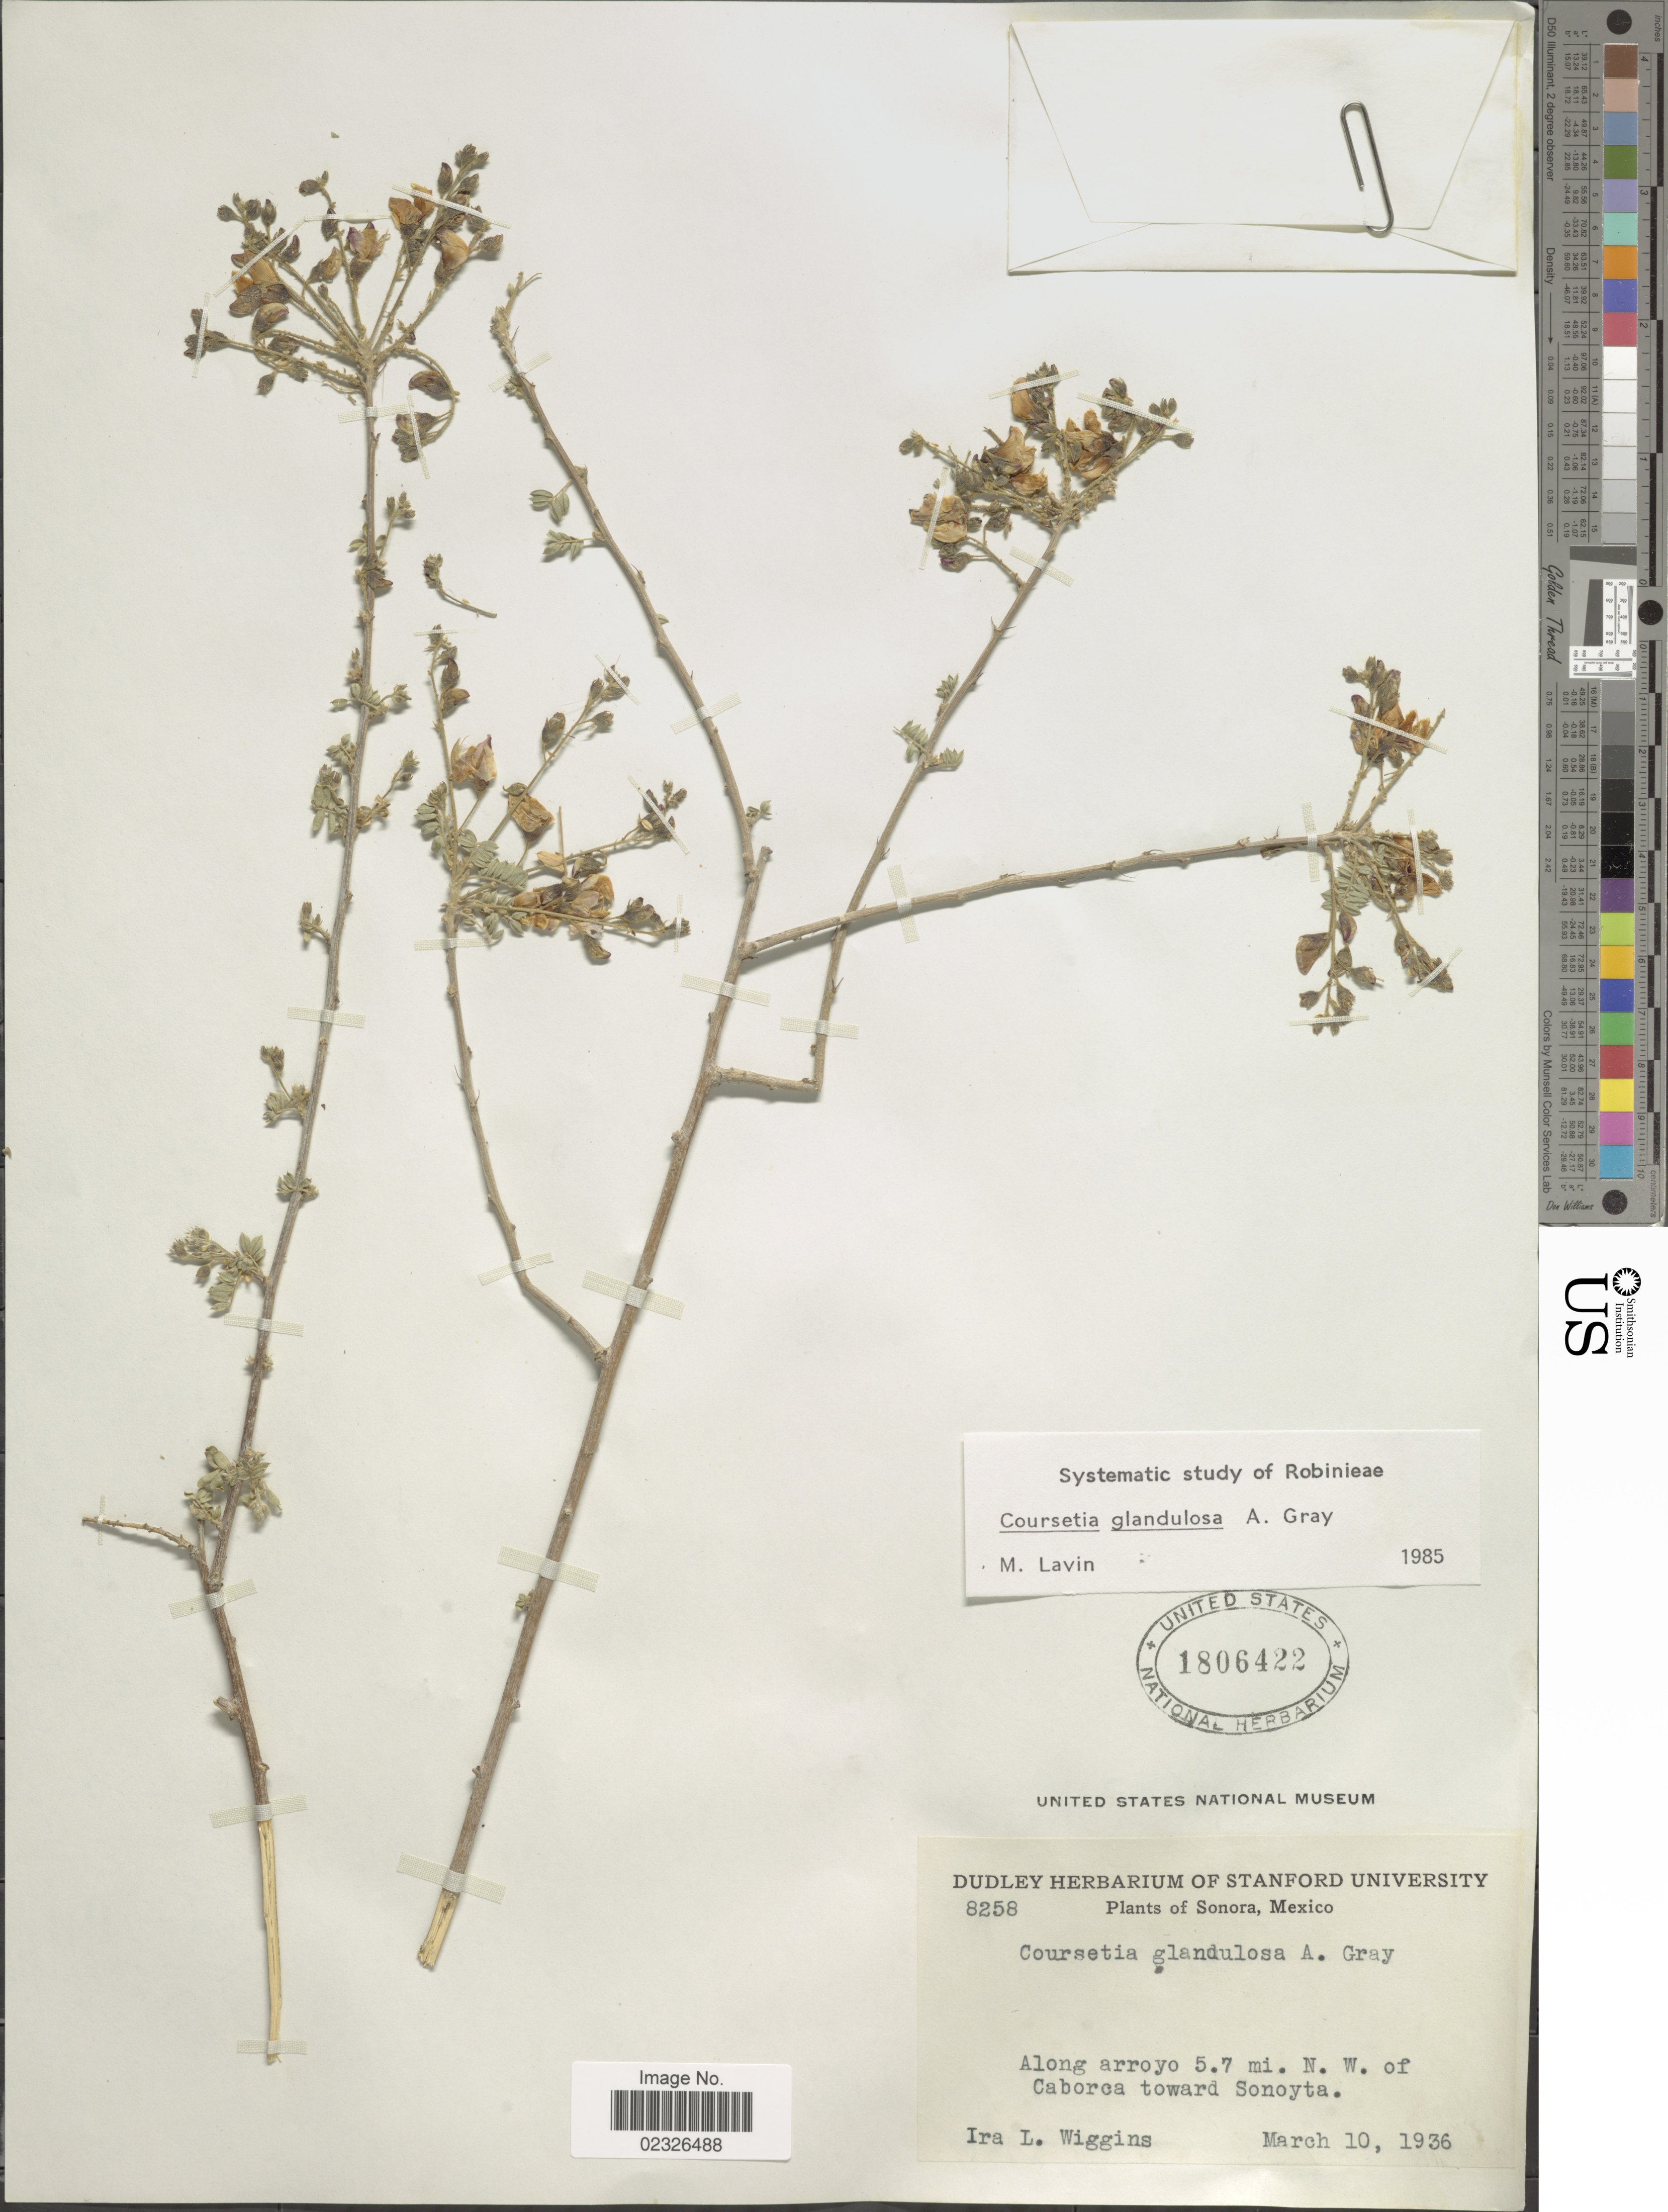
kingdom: Plantae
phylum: Tracheophyta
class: Magnoliopsida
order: Fabales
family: Fabaceae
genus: Coursetia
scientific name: Coursetia glandulosa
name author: A. Gray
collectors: I. L. Wiggins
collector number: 8258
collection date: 1936-03-10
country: Mexico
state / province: Sonora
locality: Along arroyo 5.7 mi. N. W. of Caborca toward Sonoyta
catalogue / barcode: US 1806422